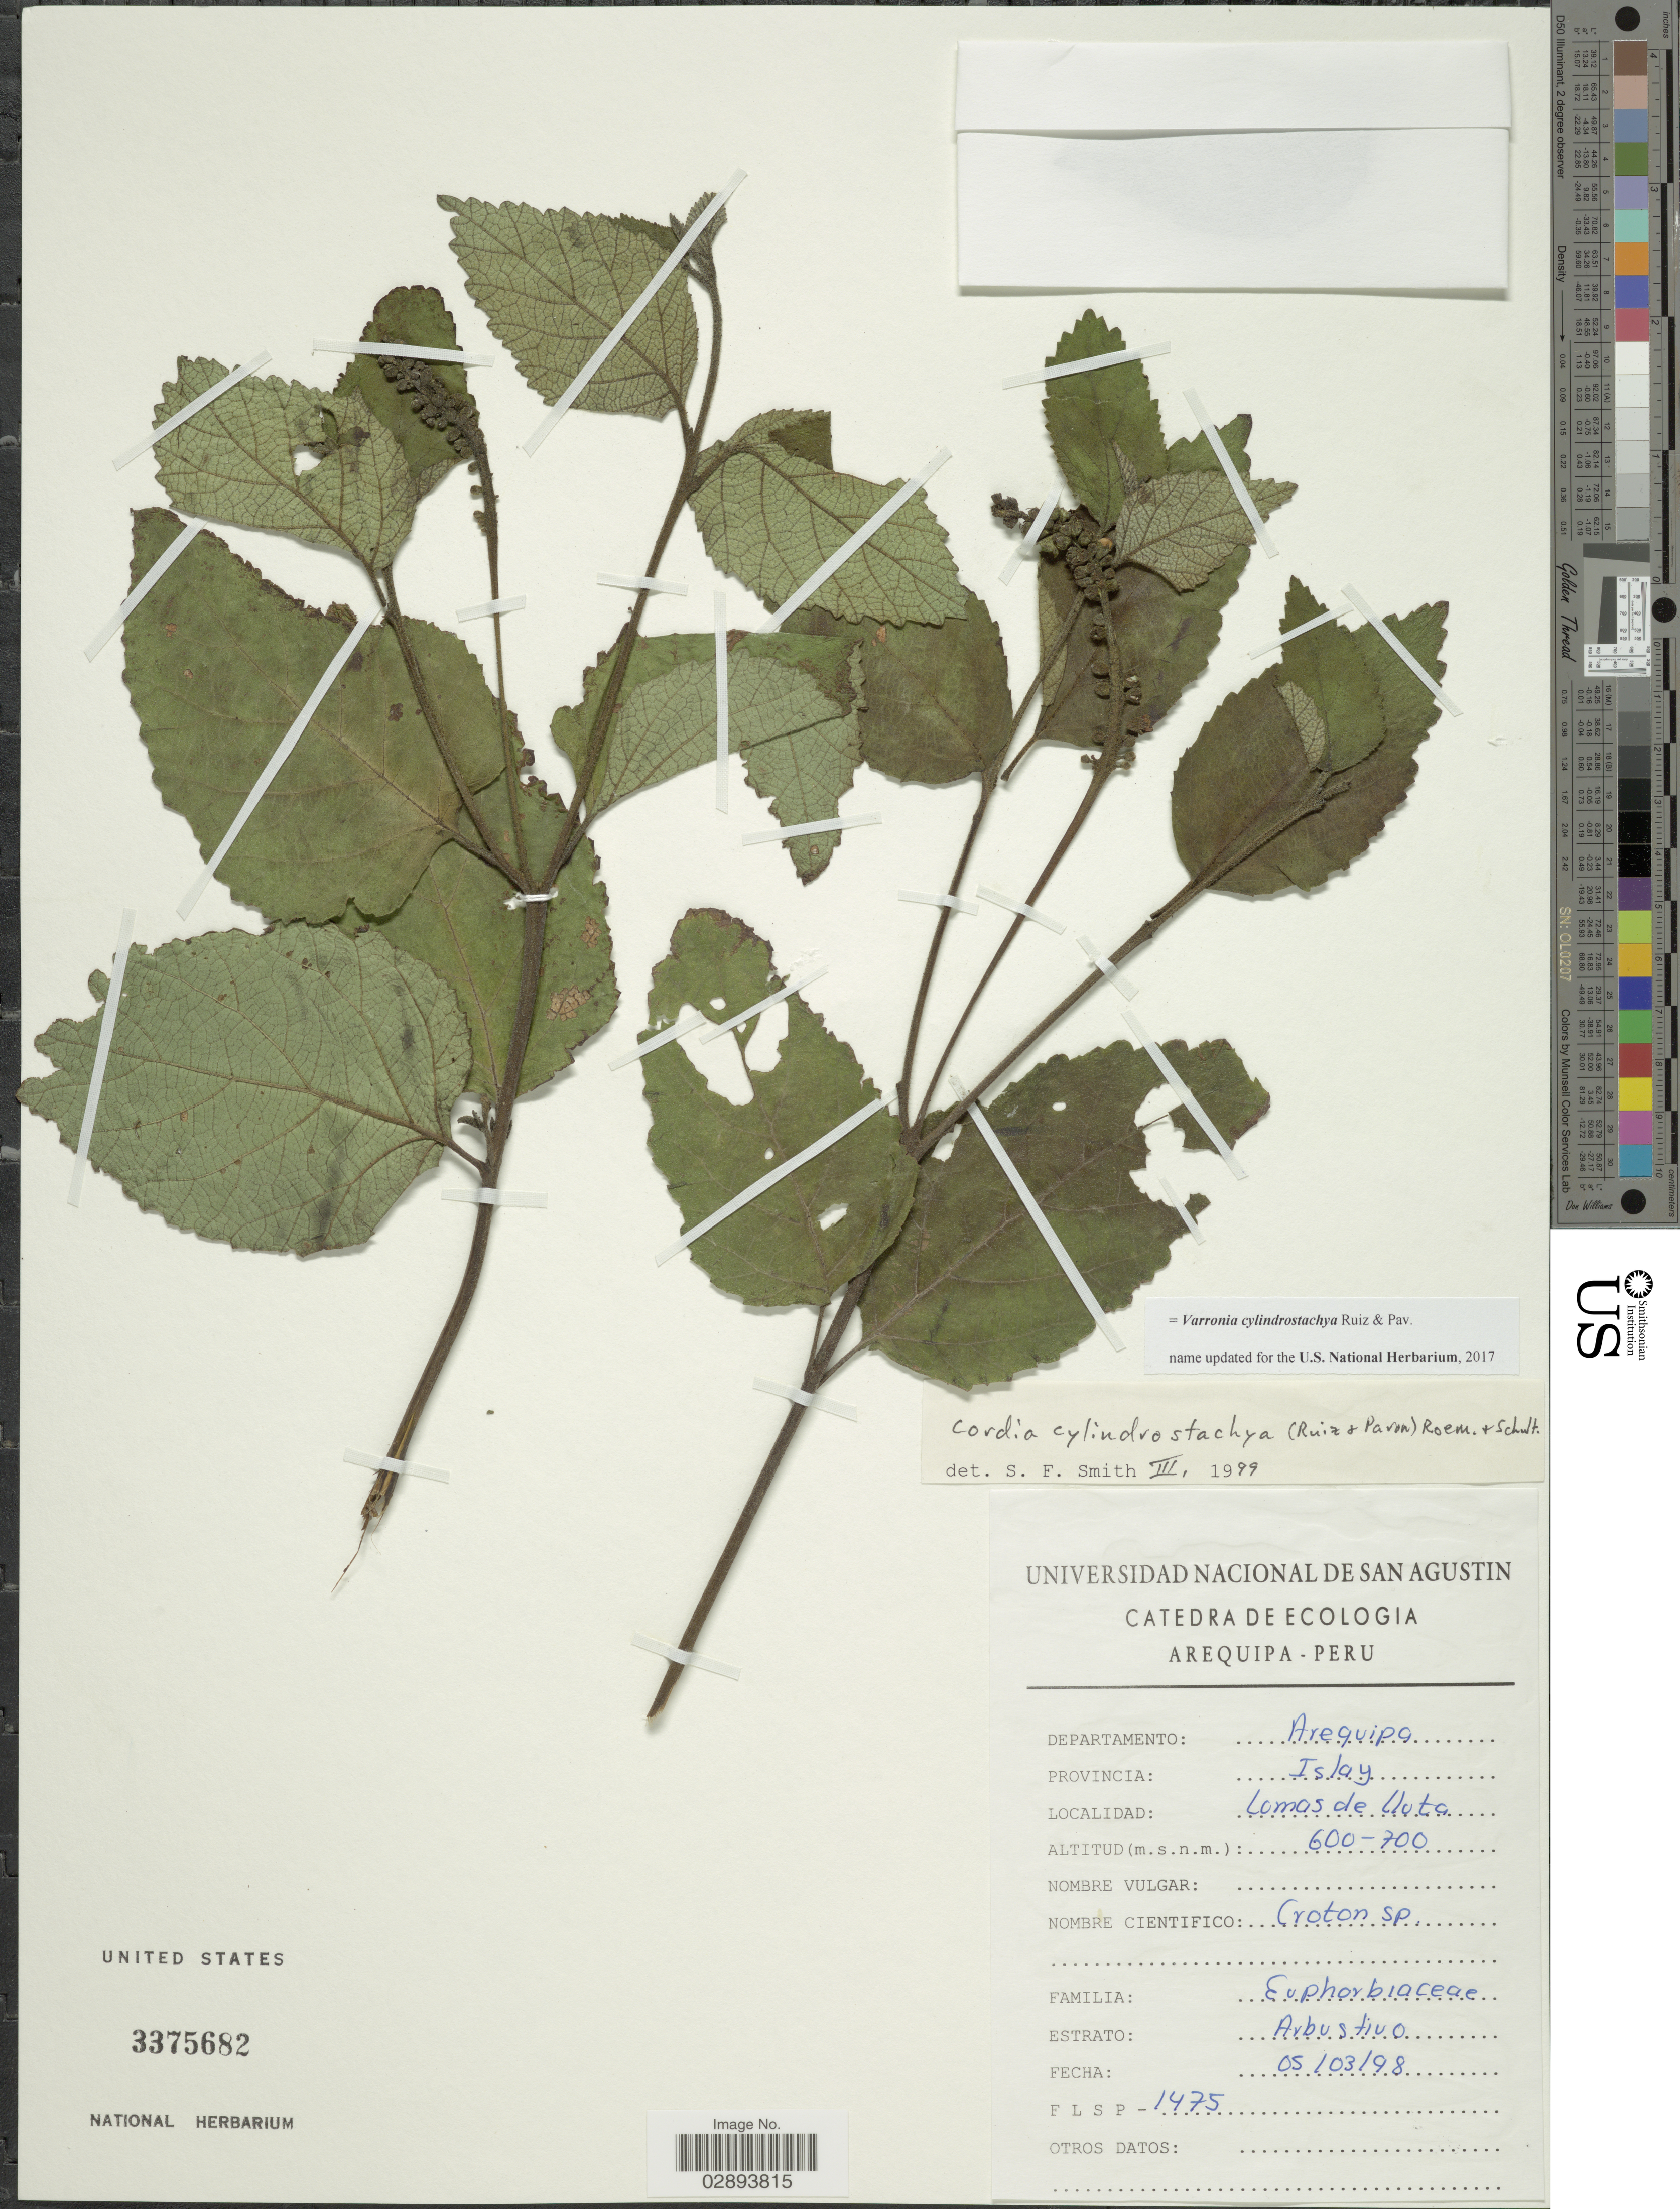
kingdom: Plantae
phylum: Tracheophyta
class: Magnoliopsida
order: Boraginales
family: Cordiaceae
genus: Varronia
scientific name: Varronia cylindrostachya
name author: Ruiz & Pav.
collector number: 1475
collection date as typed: Transcribed d/m/y: 5/3/98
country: Peru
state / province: Arequipa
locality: Departamento Arequipa, Provincia Islay, Lomas de Lluta.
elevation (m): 600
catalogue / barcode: US 3375682